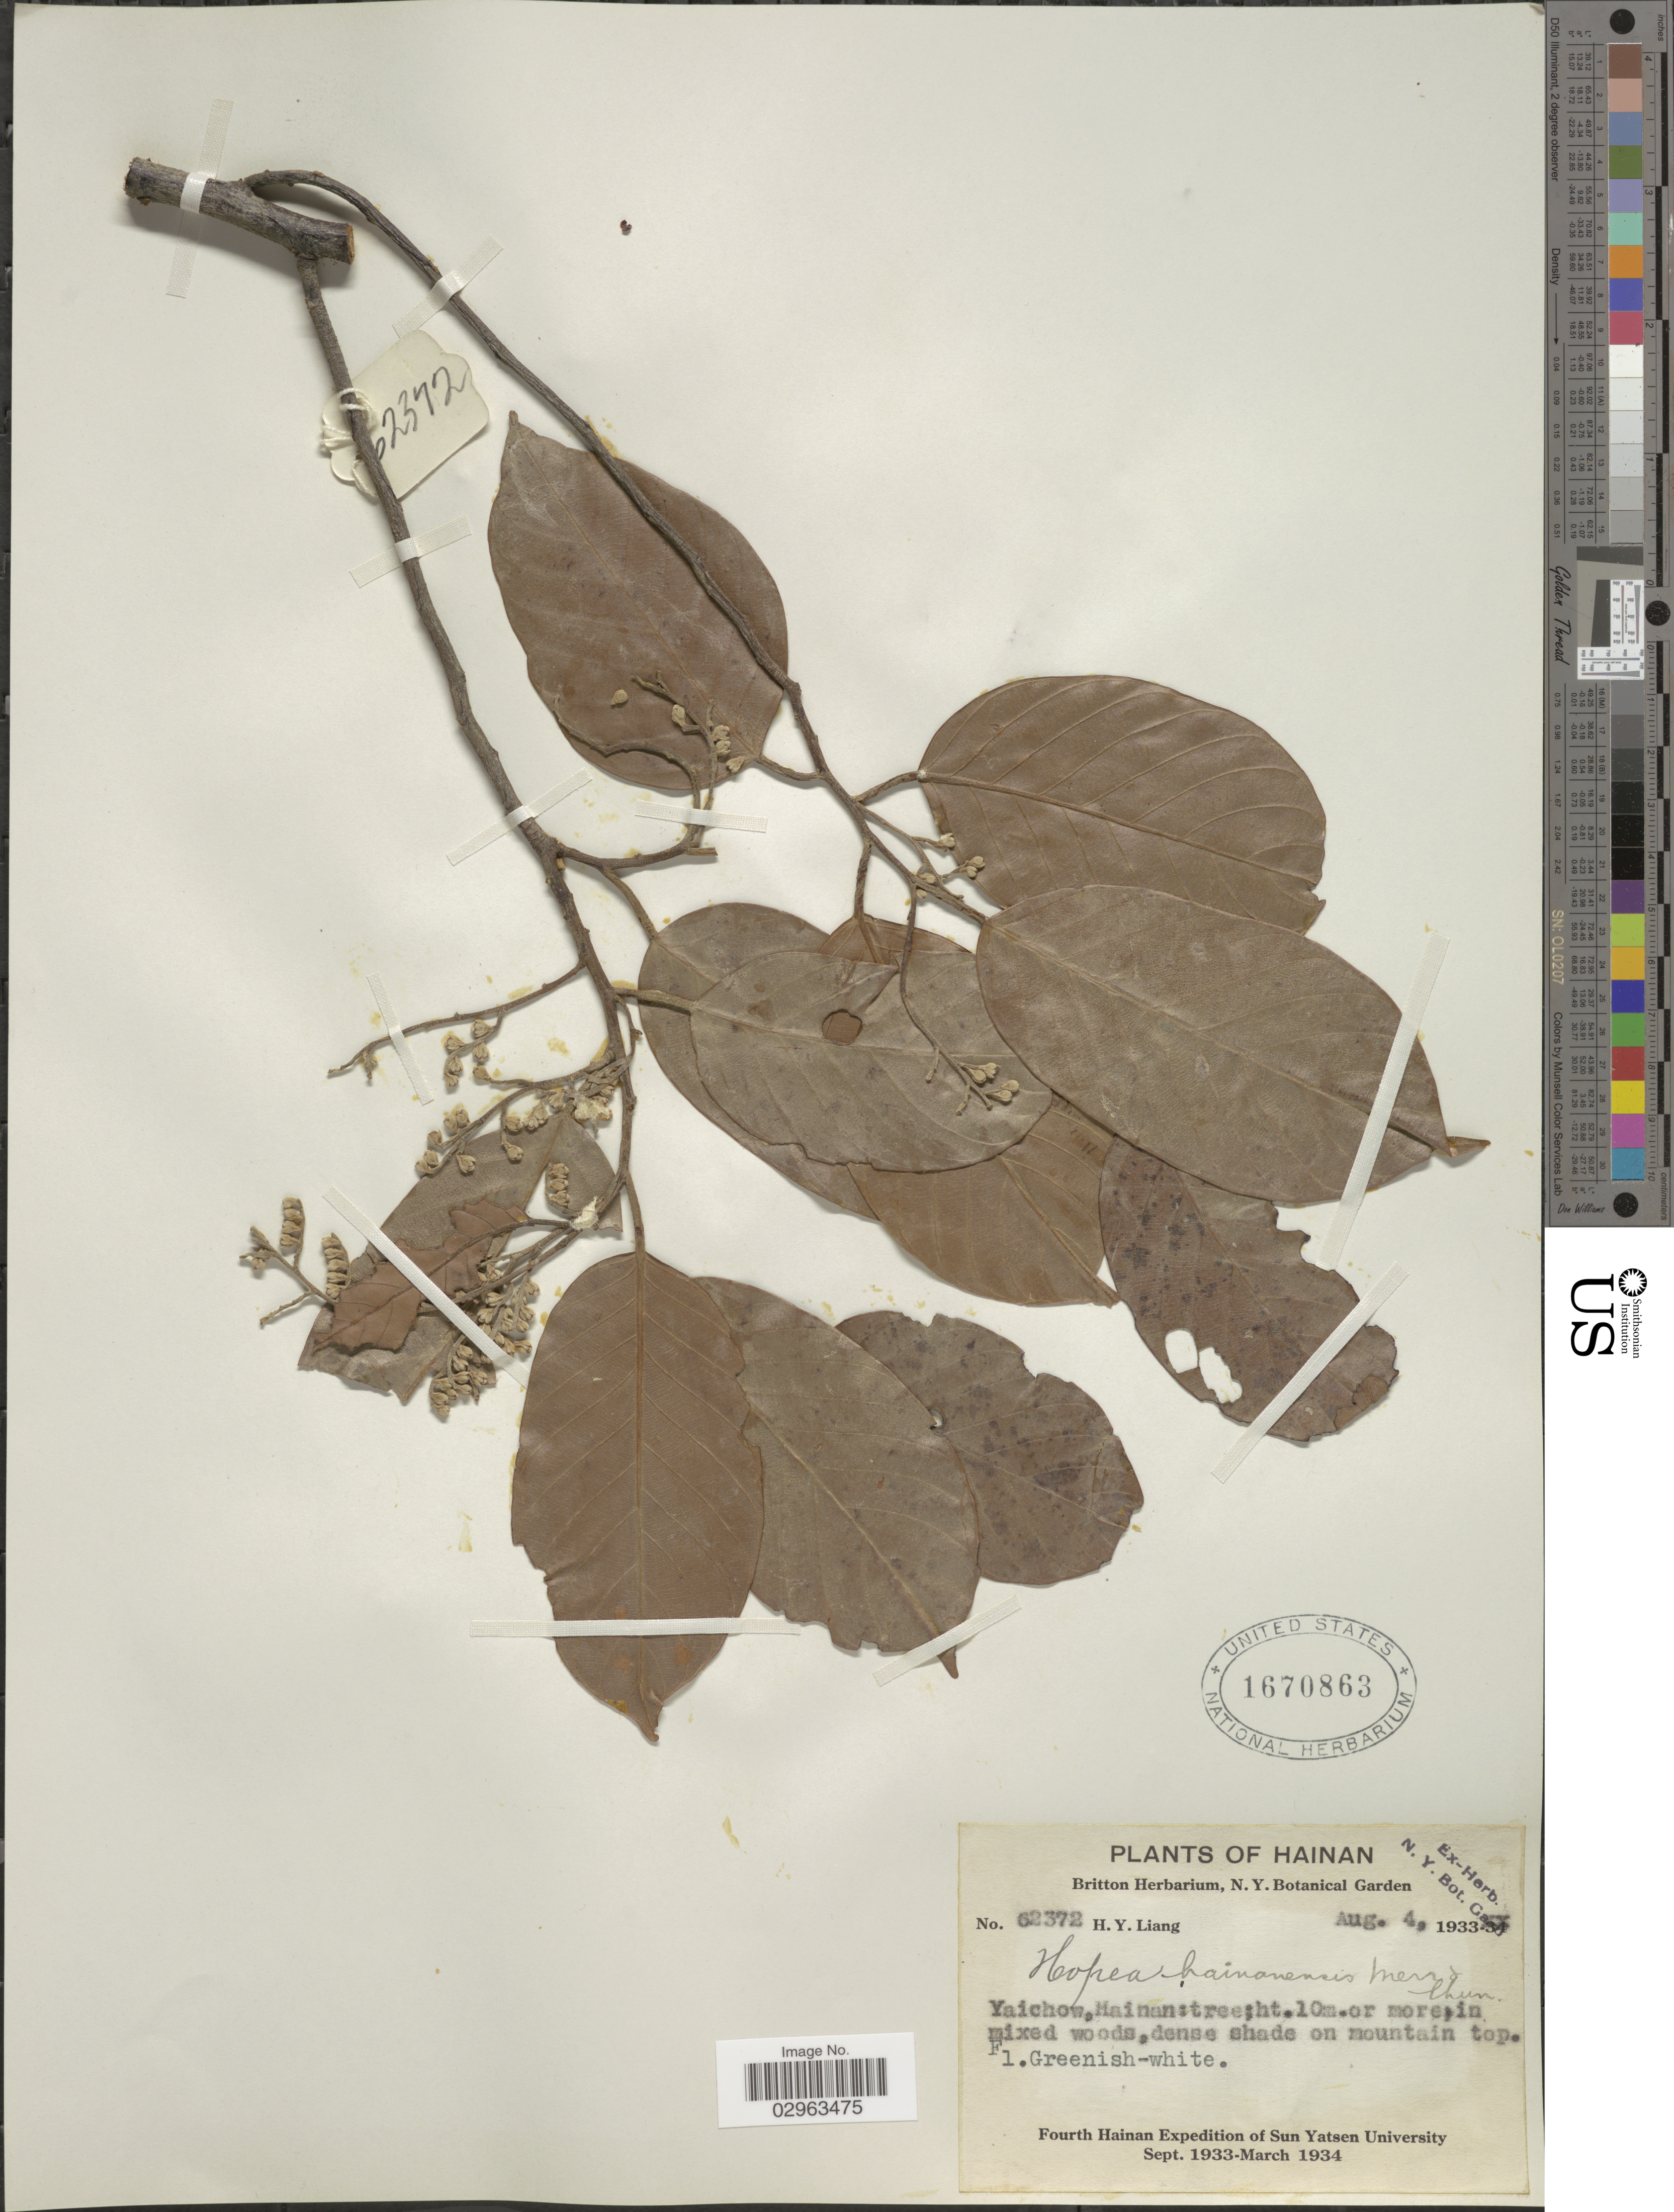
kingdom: Plantae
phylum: Tracheophyta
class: Magnoliopsida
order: Malvales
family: Dipterocarpaceae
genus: Hopea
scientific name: Hopea hainanensis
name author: Merr. & Chun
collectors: H. Y. Liang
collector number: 62372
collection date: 1933-08-04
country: China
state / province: Hainan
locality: Yaichow.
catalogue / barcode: US 1670863